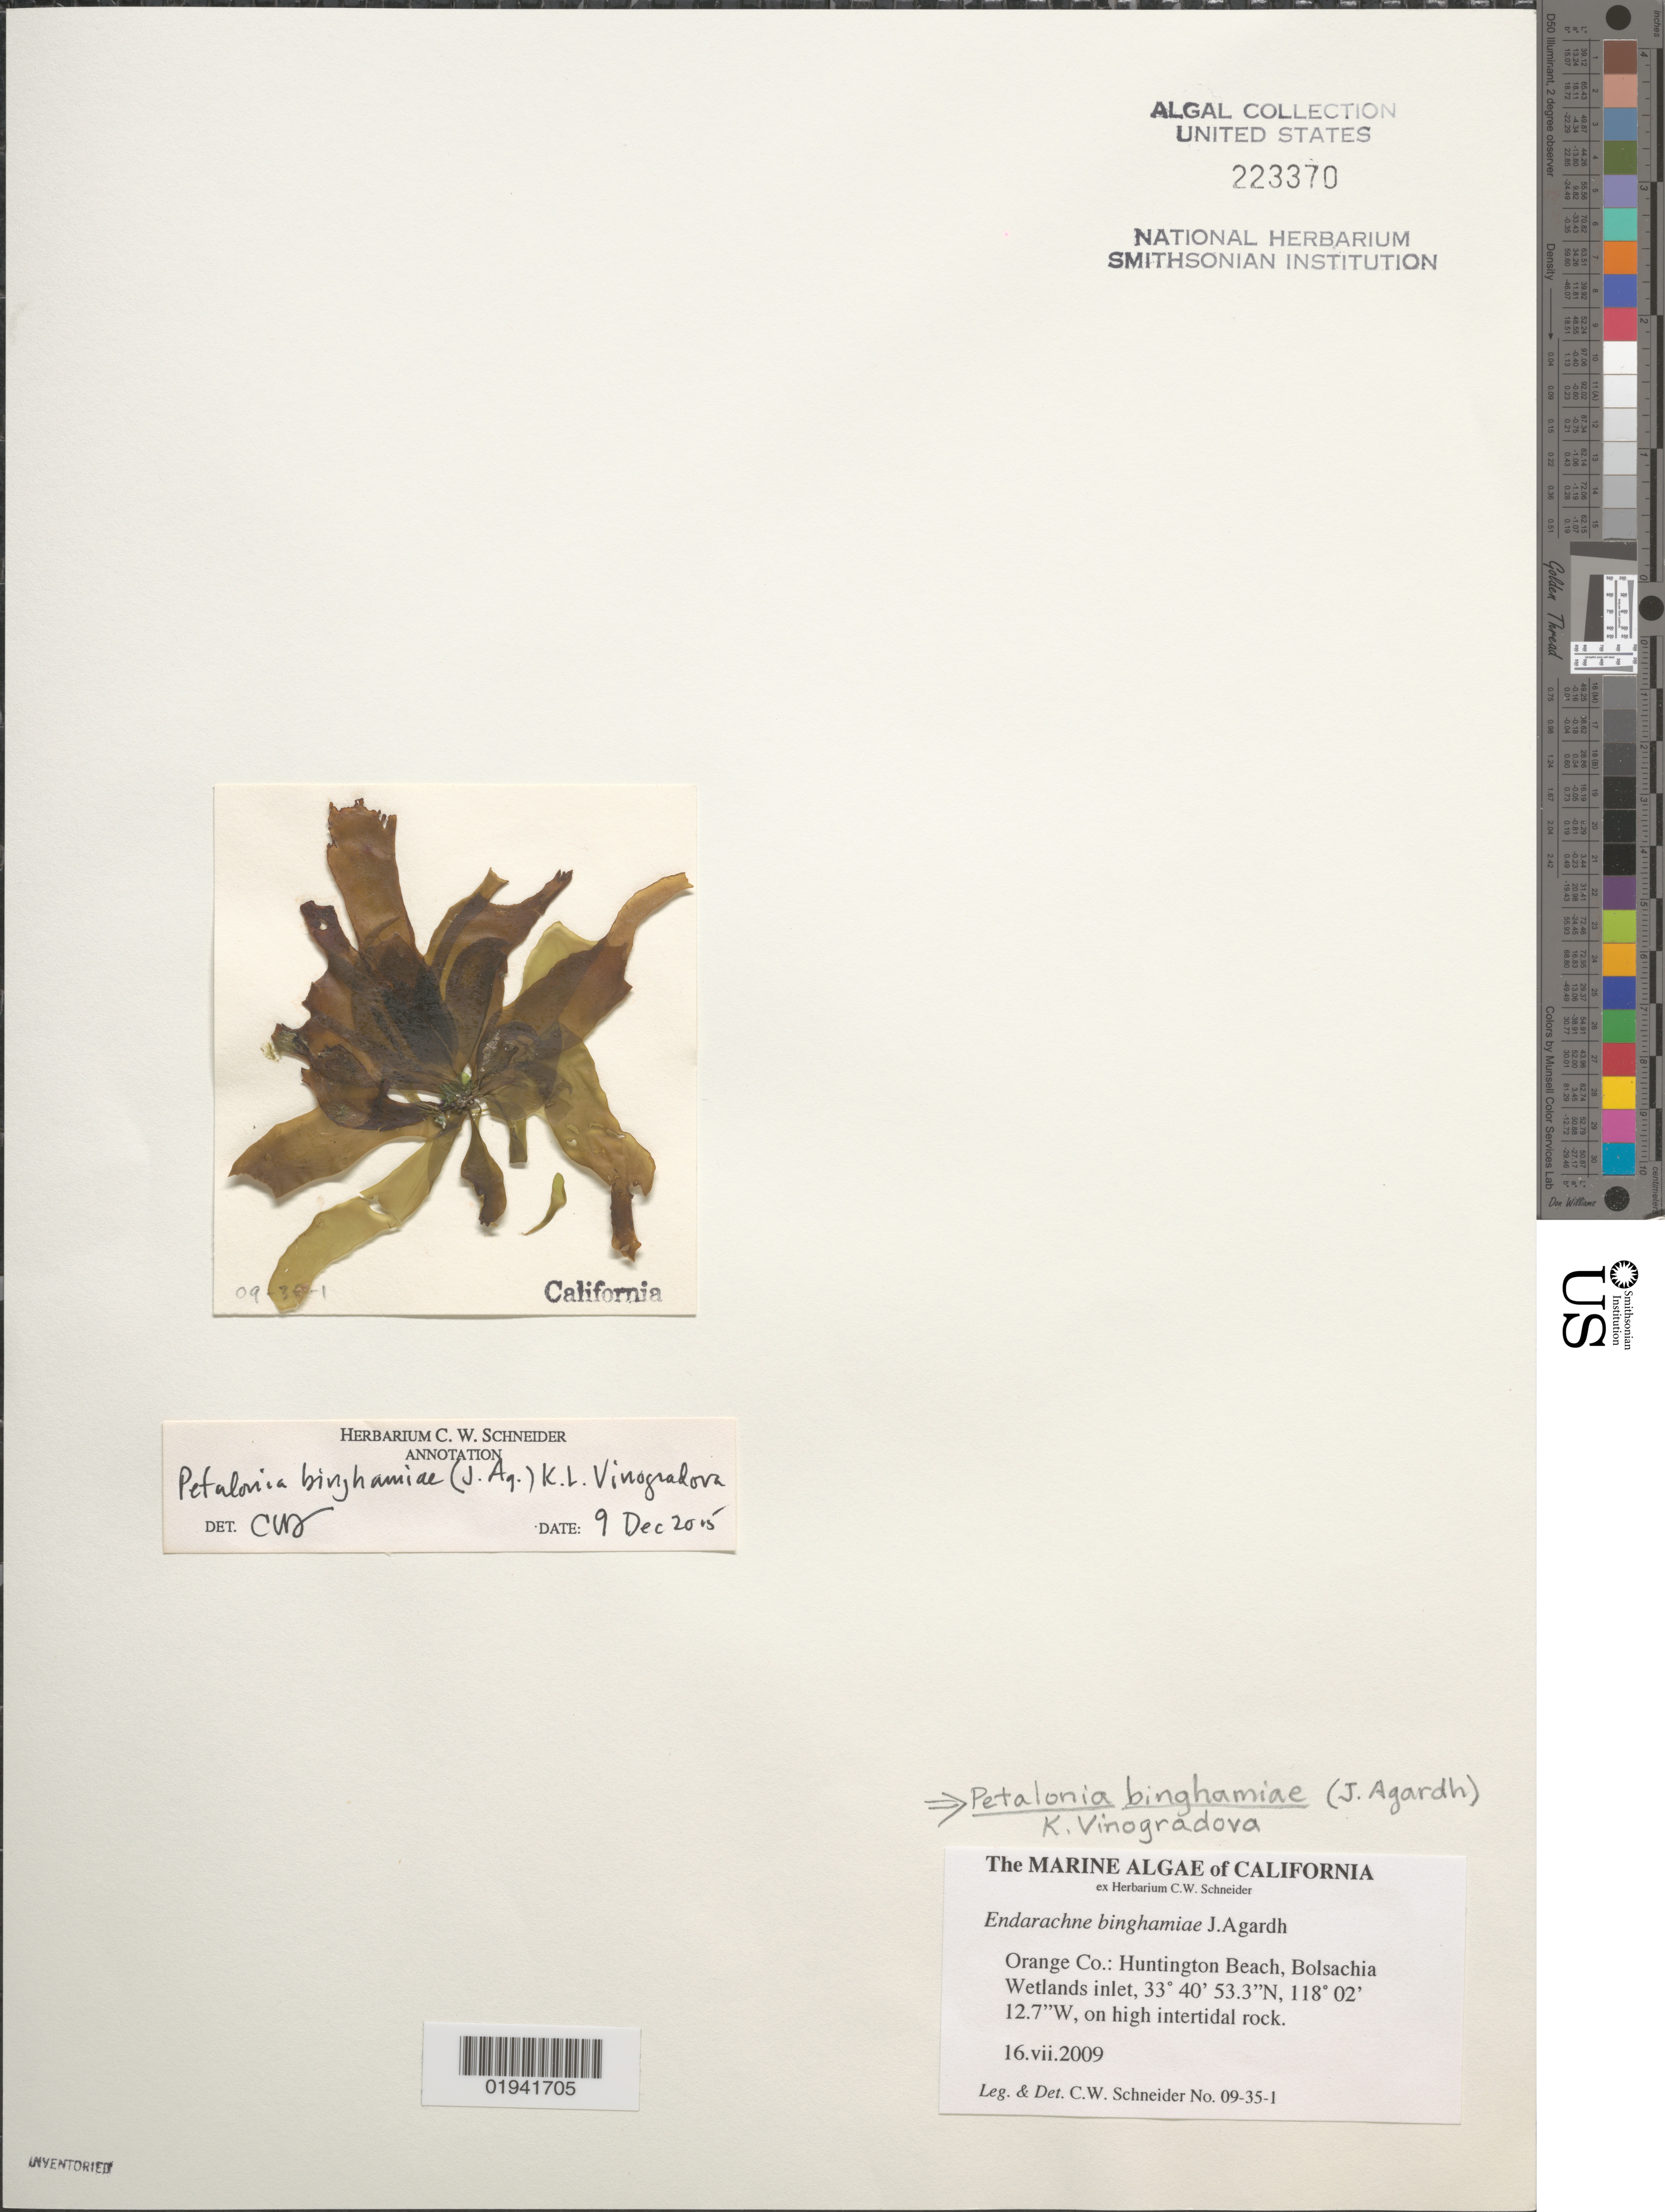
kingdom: Chromista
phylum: Ochrophyta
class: Phaeophyceae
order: Scytosiphonales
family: Scytosiphonaceae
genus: Petalonia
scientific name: Petalonia binghamiae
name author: (J. Agardh) K.L.Vinogr.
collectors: C. W. Schneider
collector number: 09-35-1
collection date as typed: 16 Jul 2009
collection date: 2009-07-16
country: United States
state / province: California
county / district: Orange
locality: Huntington Beach, Bolsachia Wetlands inlet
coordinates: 33 40'53.3"N, 118 02'12.7"W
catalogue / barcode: US 223370